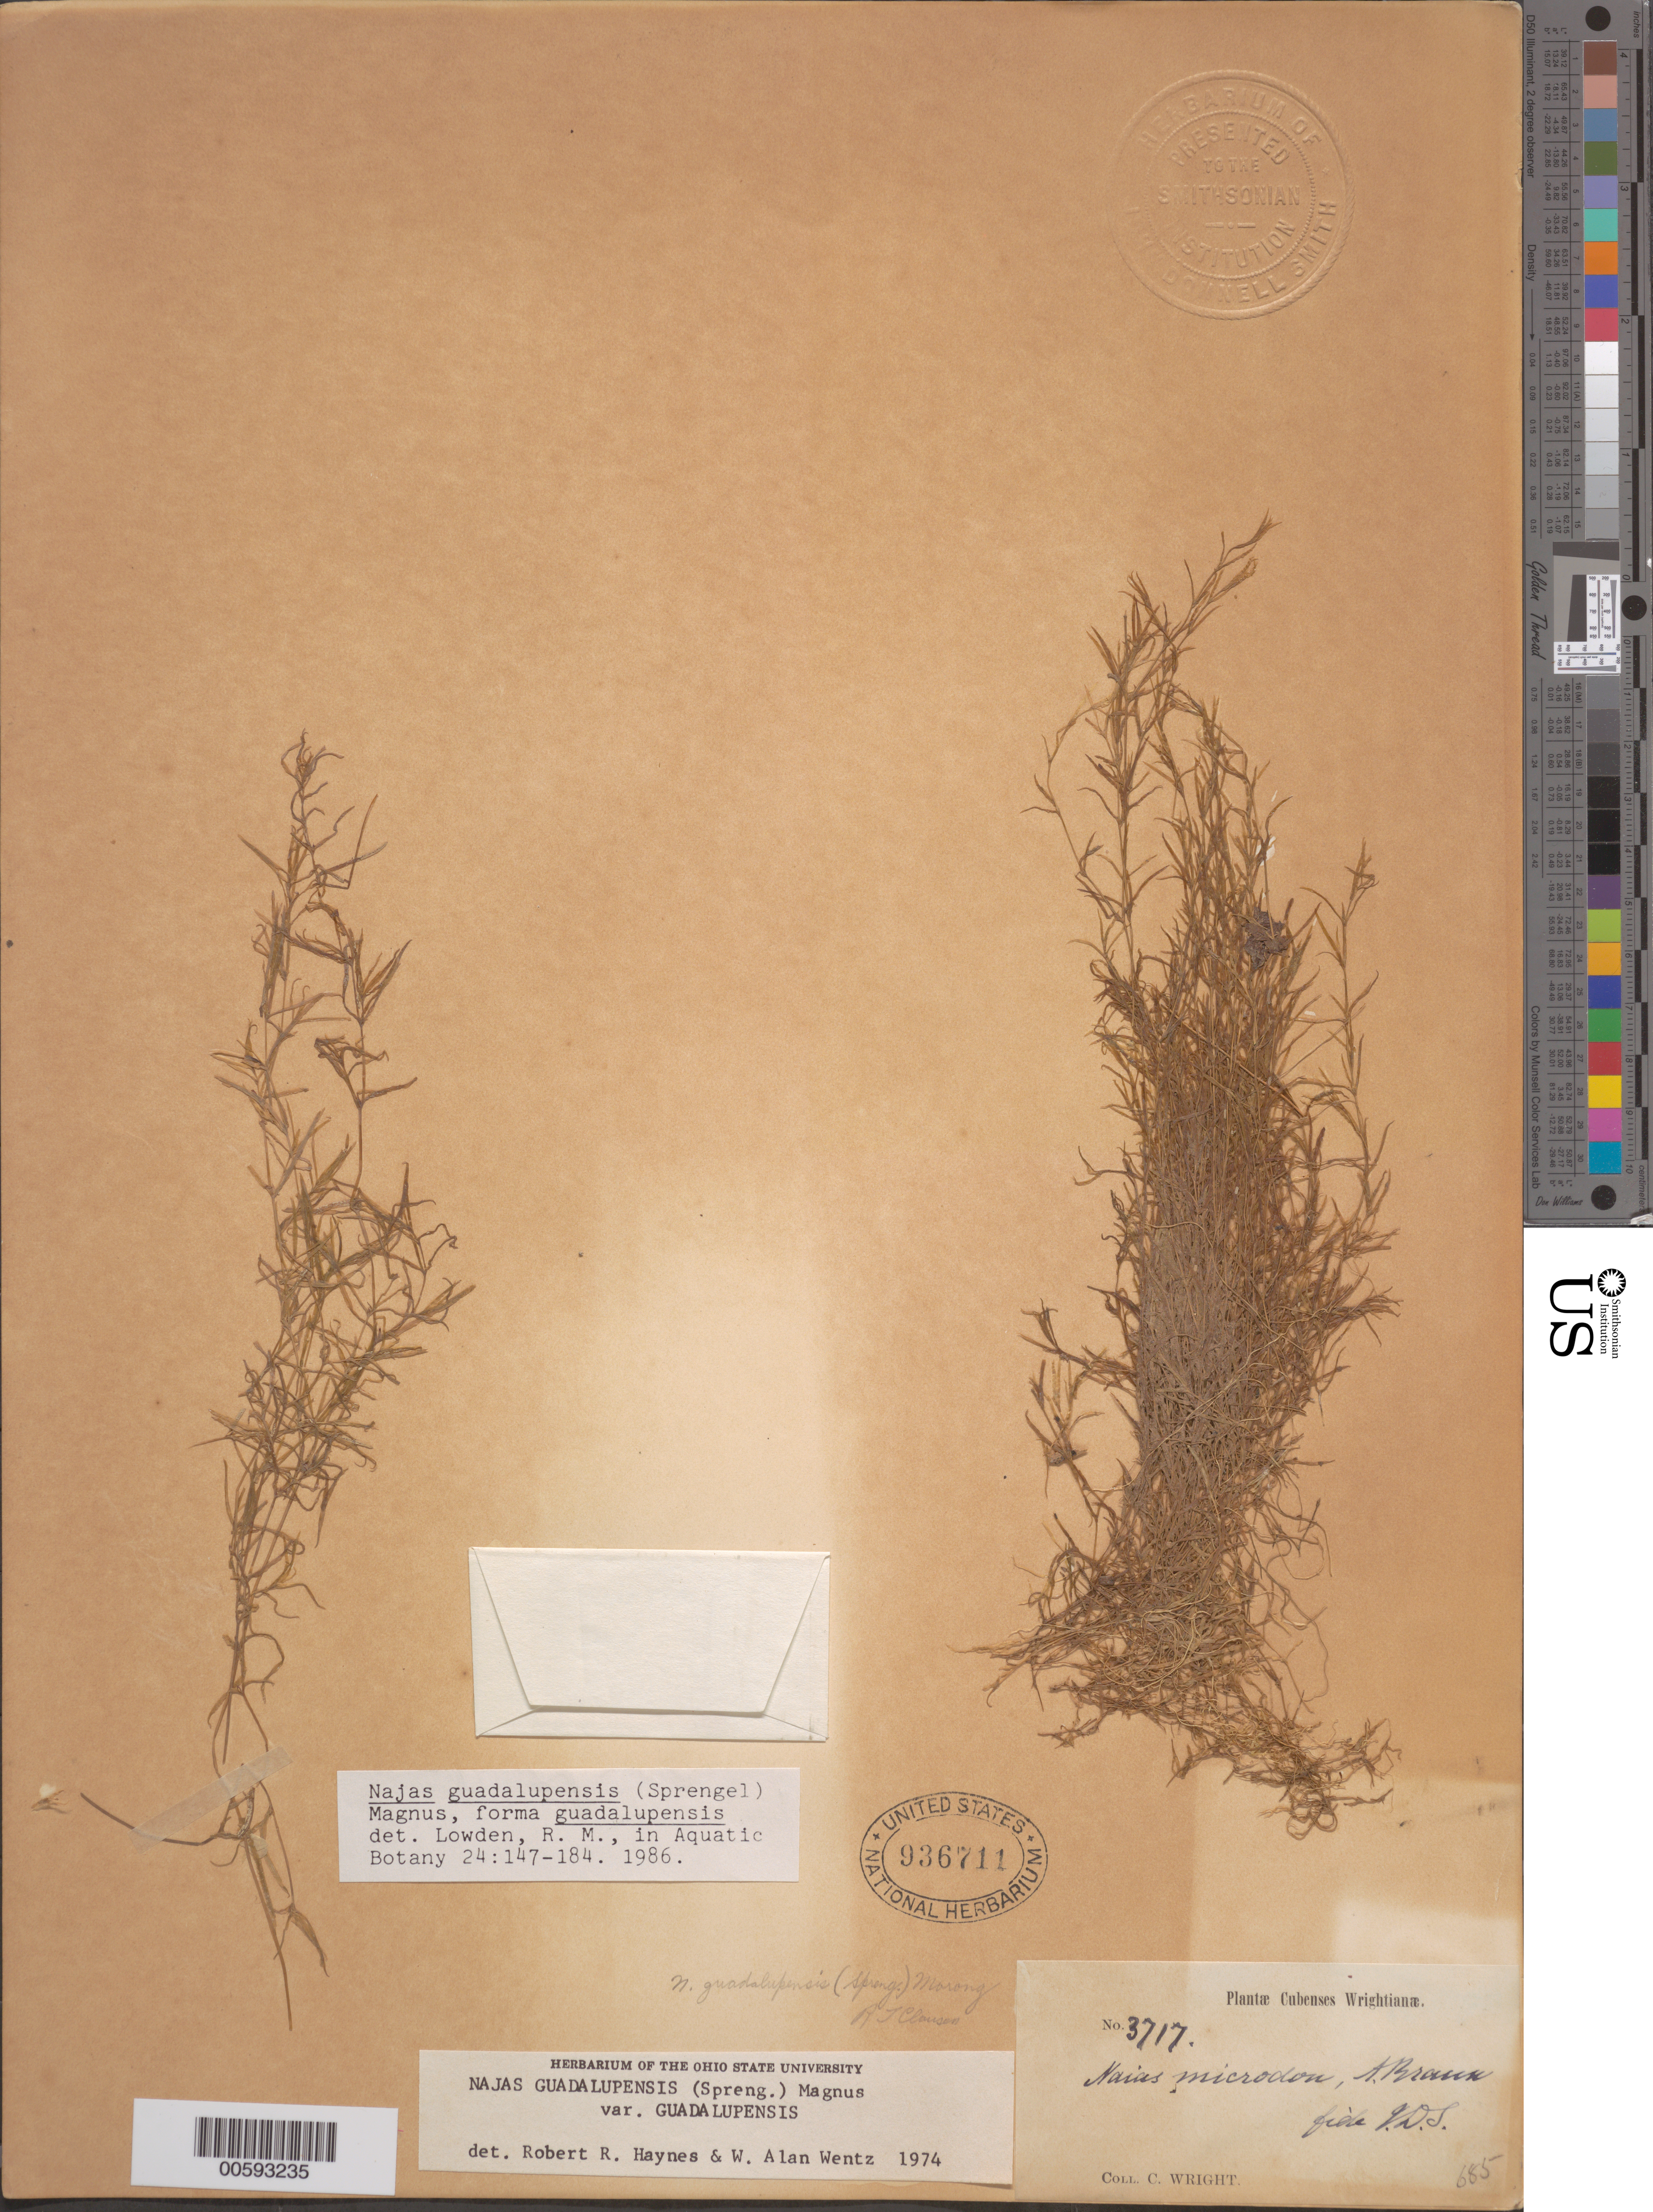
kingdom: Plantae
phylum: Tracheophyta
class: Liliopsida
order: Alismatales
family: Hydrocharitaceae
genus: Najas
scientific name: Najas guadalupensis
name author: (Spreng.) Magnus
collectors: C. Wright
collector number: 3717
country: Cuba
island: Greater Antilles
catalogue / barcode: US 936711